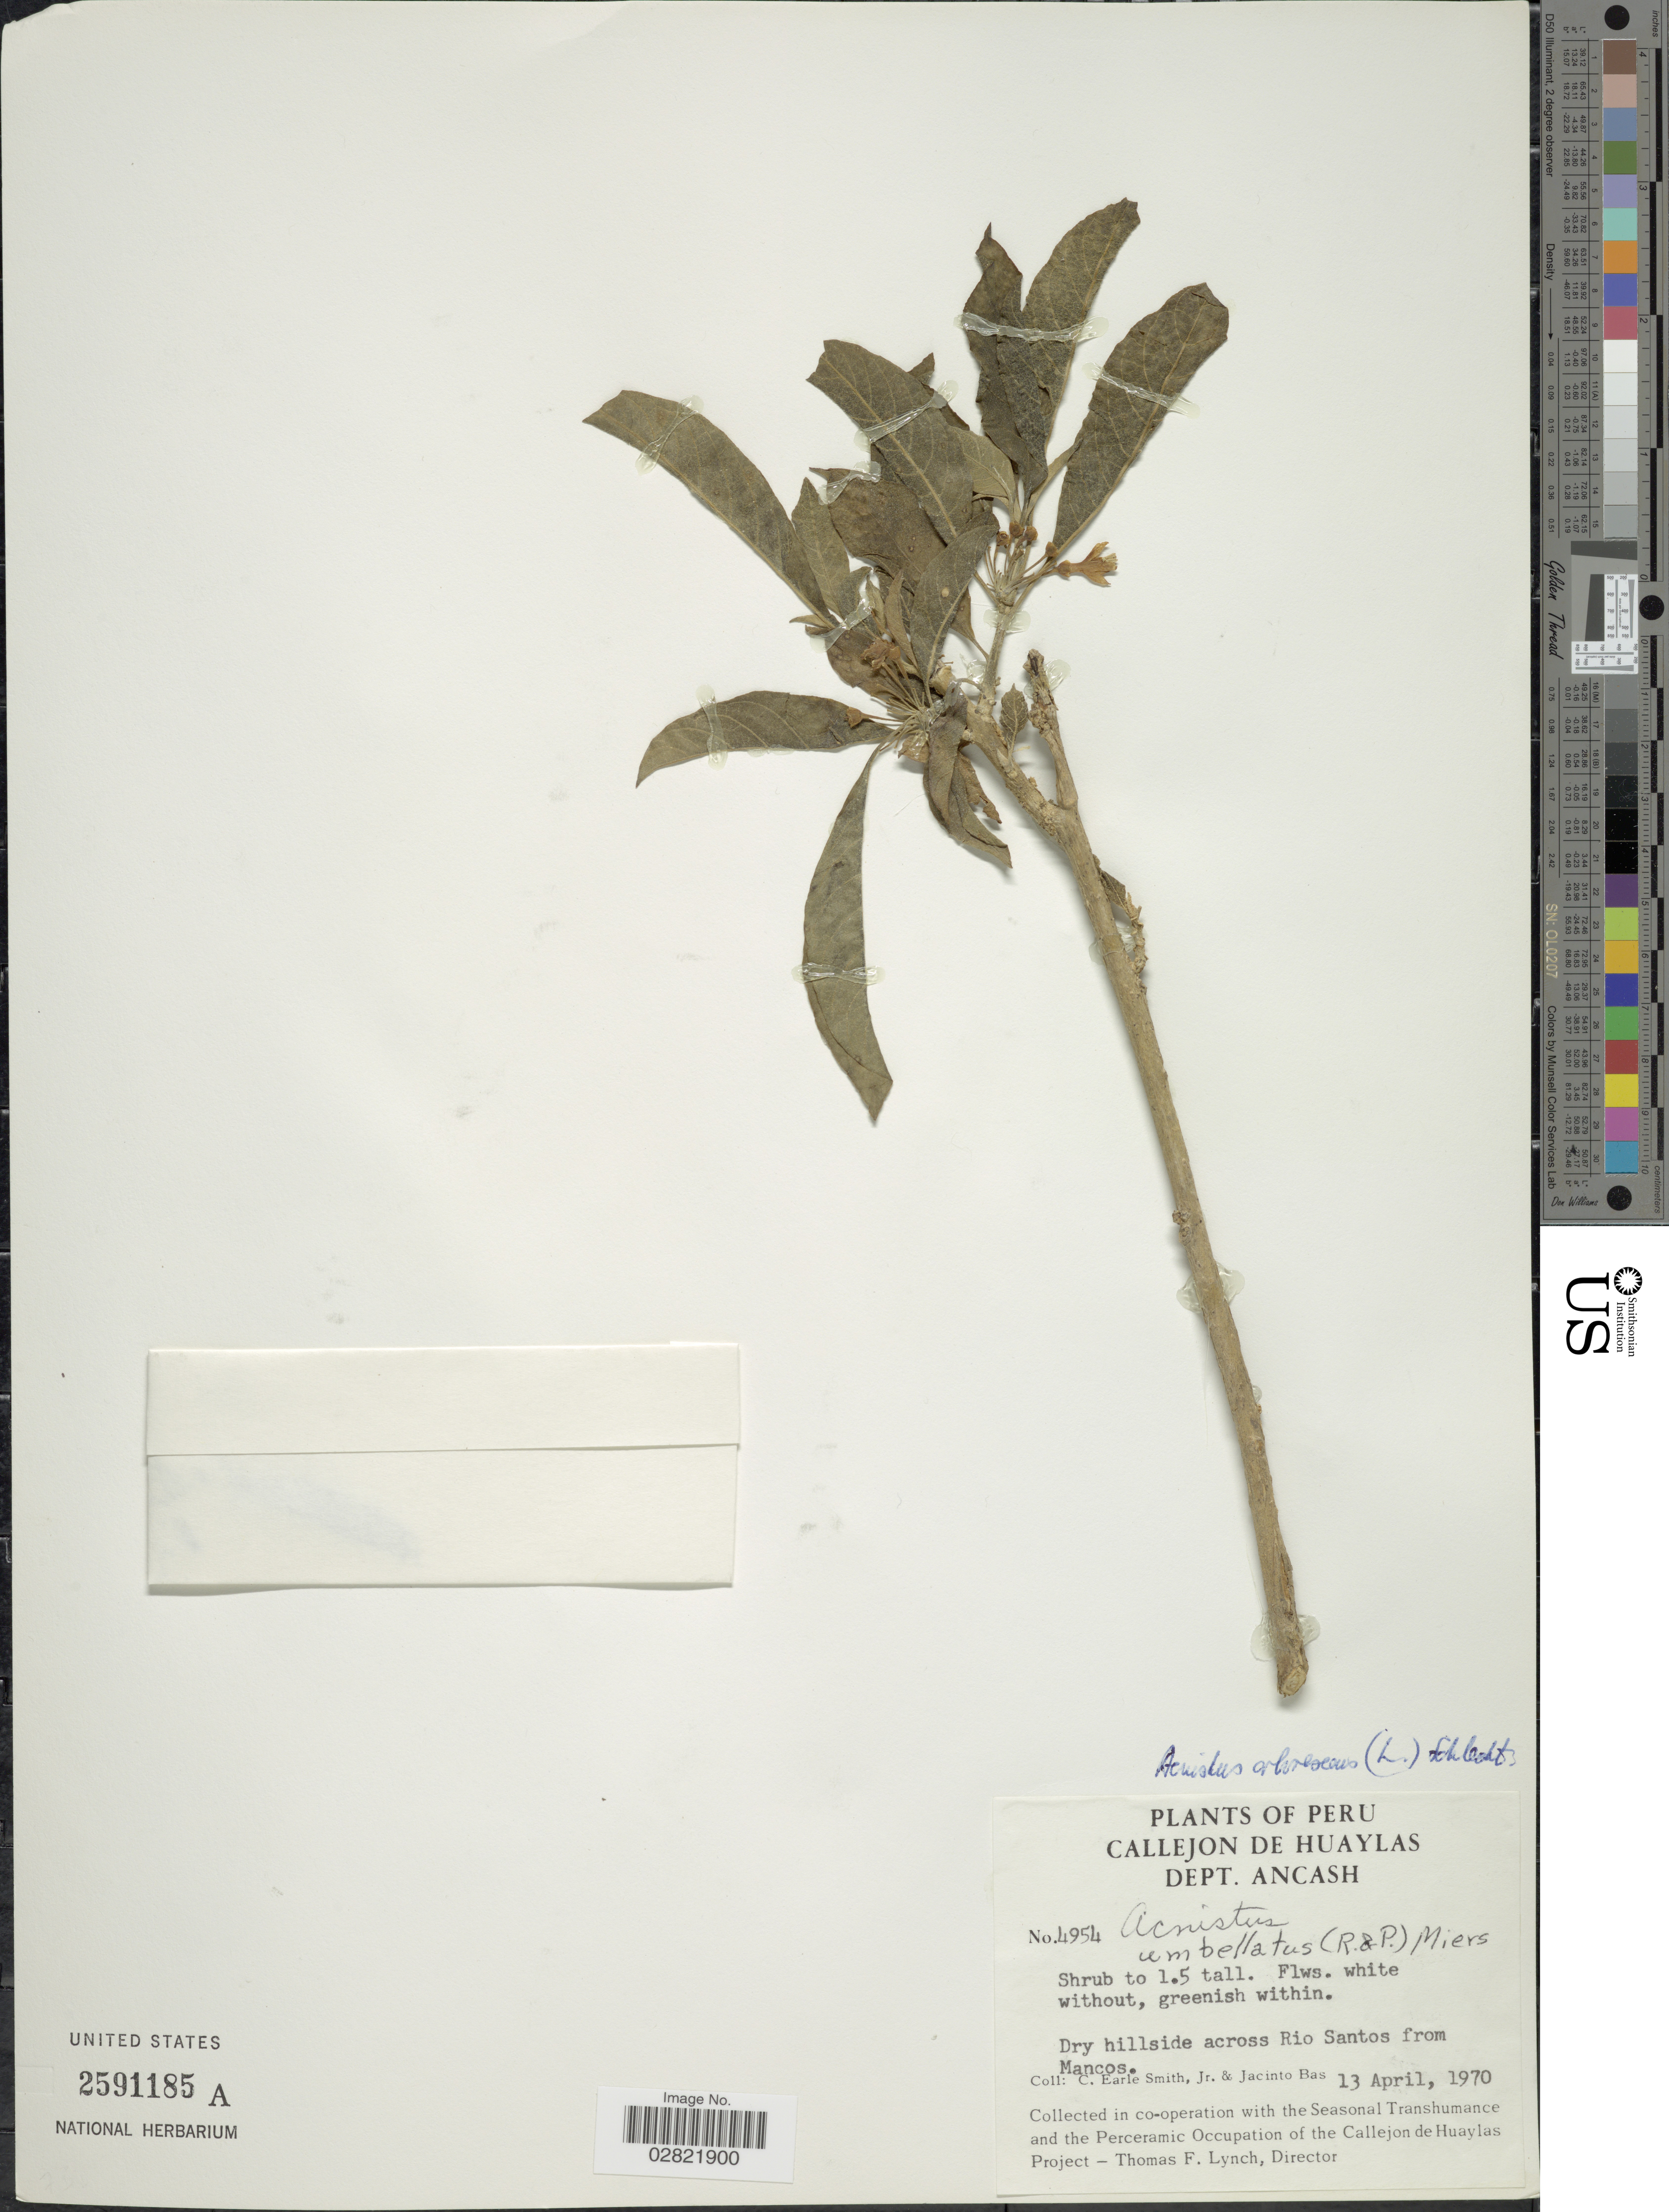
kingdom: Plantae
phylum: Tracheophyta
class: Magnoliopsida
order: Solanales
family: Solanaceae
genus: Acnistus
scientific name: Acnistus arborescens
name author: (L.) Schltdl.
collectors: C. E. Smith Jr. & J. Bas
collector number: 4954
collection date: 1970-04-13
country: Peru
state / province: Ancash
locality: Callejon de Huaylas, Dept. Ancash, Dry hillside across Rio Santos from Mancos.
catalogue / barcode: US 2591185A